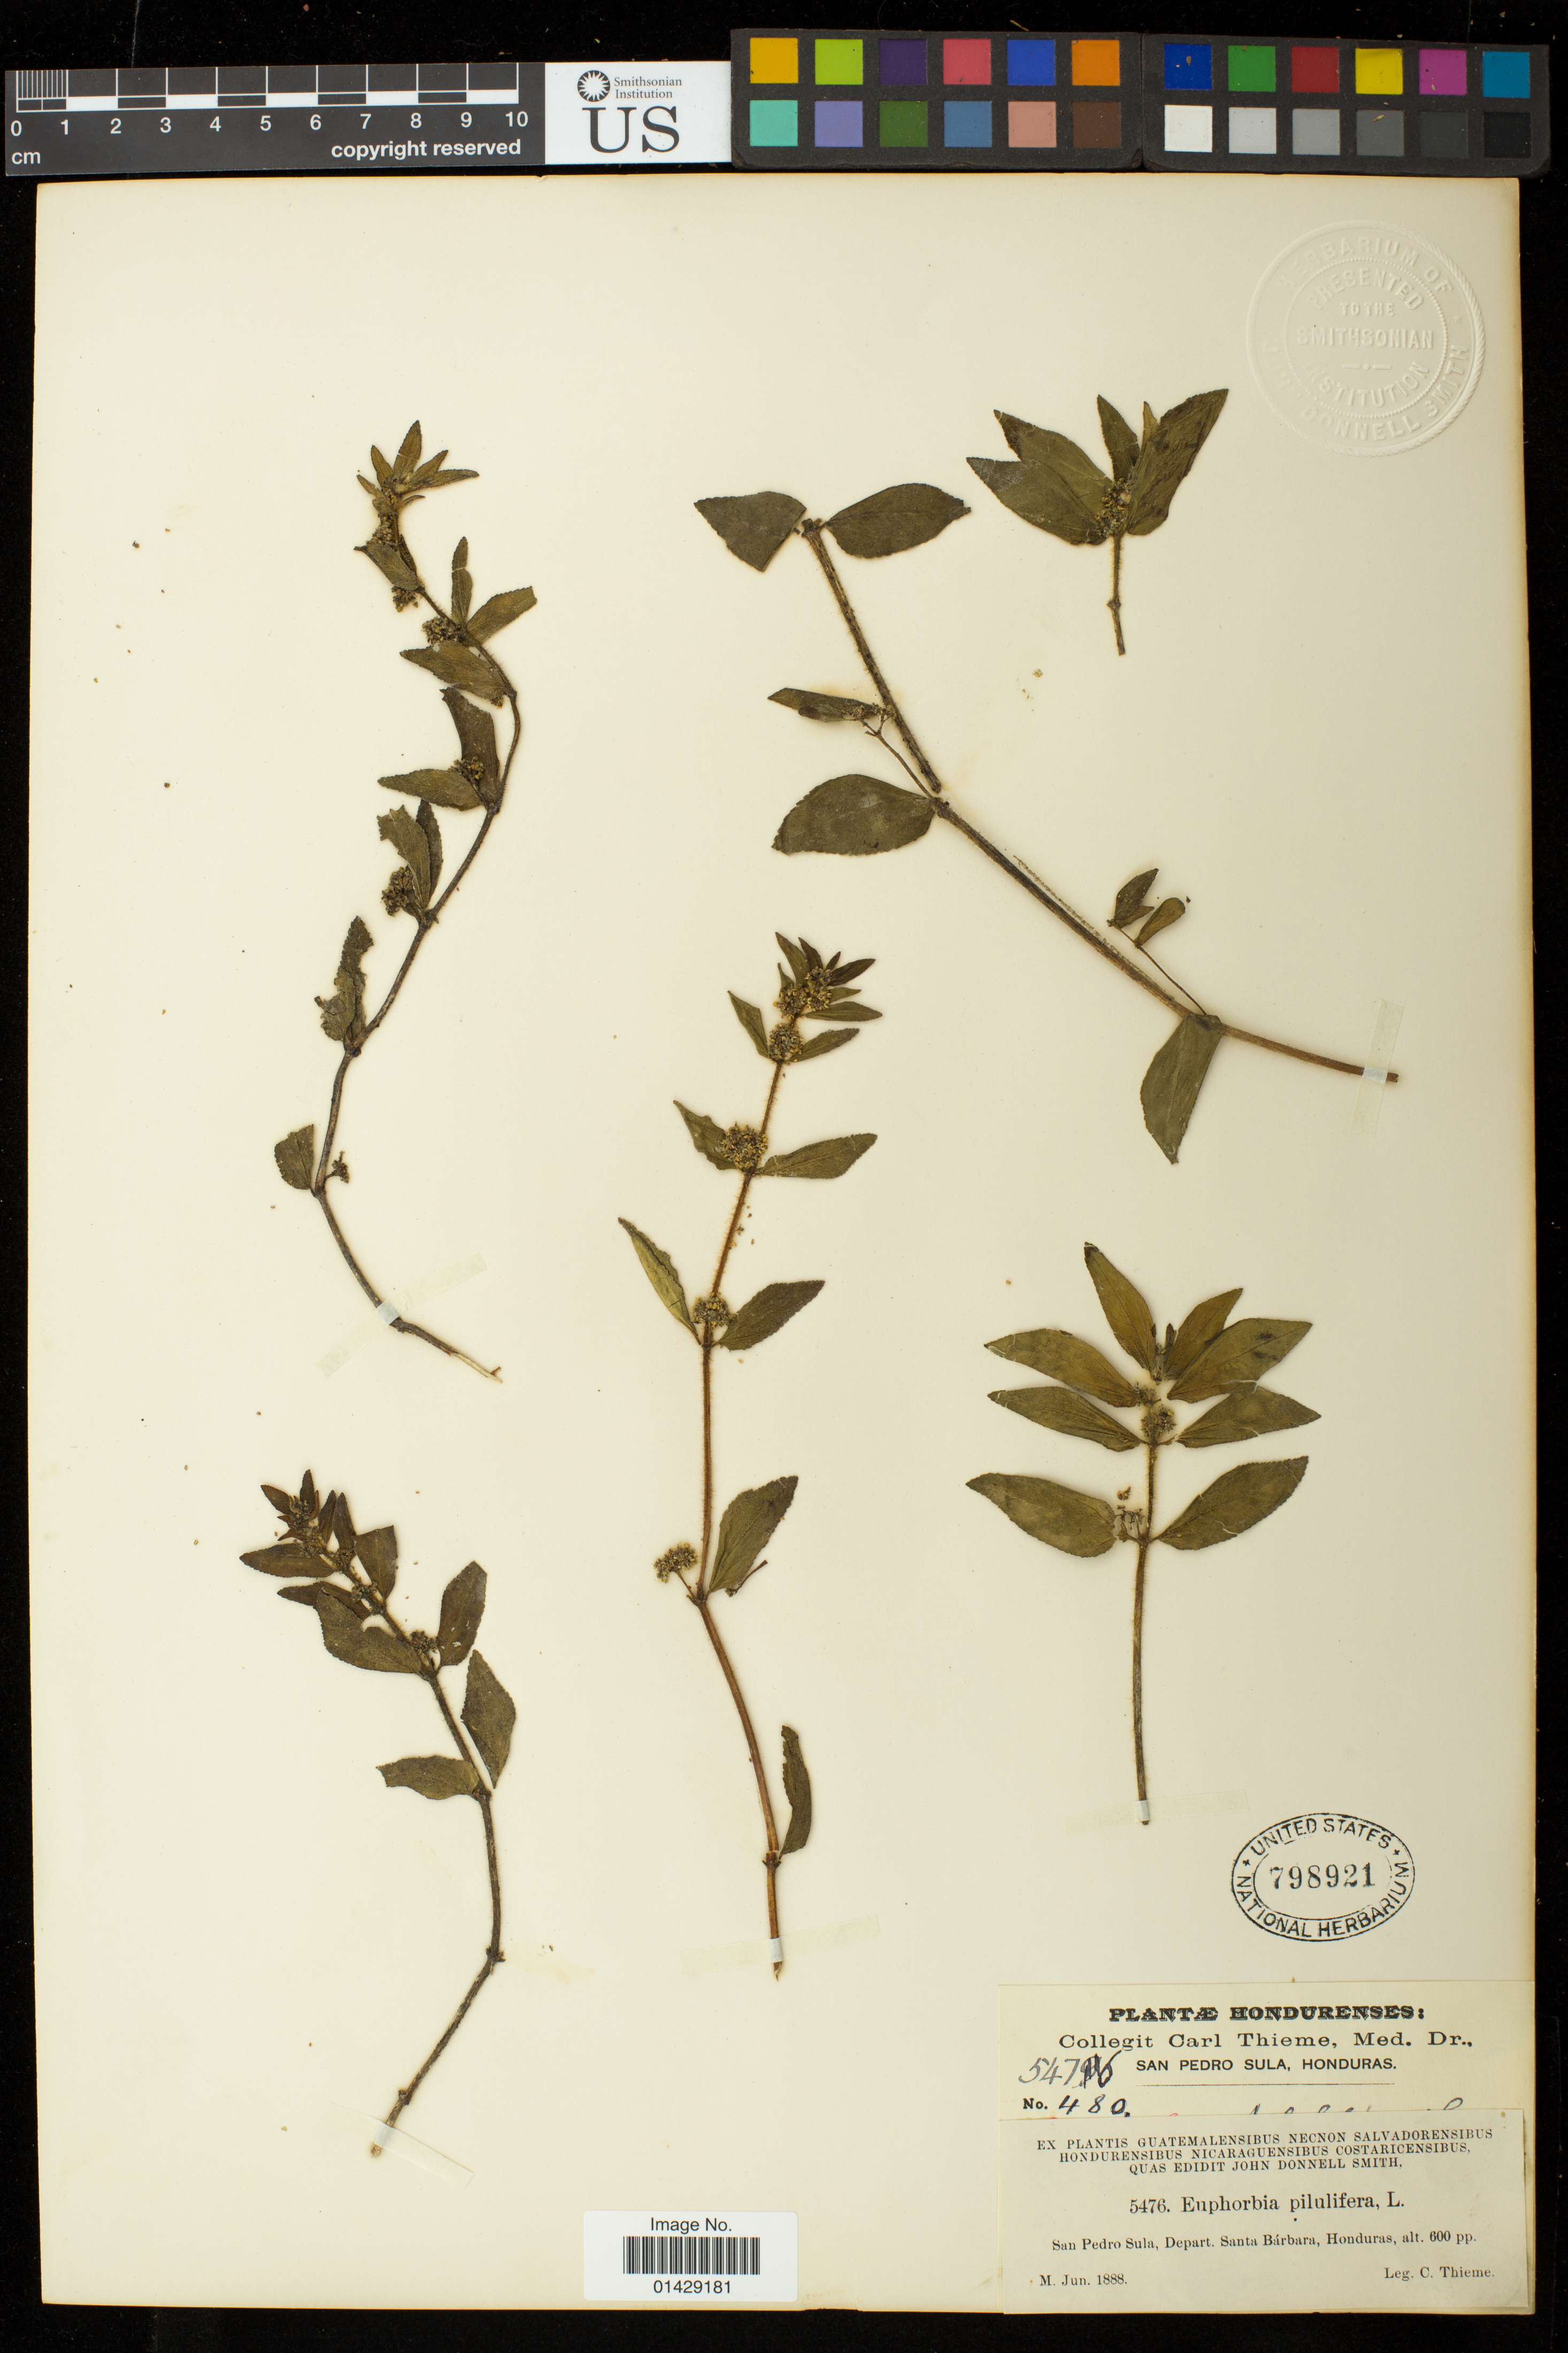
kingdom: Plantae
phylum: Tracheophyta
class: Magnoliopsida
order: Malpighiales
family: Euphorbiaceae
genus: Euphorbia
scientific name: Euphorbia hirta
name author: L.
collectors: C. Thieme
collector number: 5476, 480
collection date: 1888-06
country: Honduras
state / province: Santa Bárbara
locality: San Pedro Sula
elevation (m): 183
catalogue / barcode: US 798921